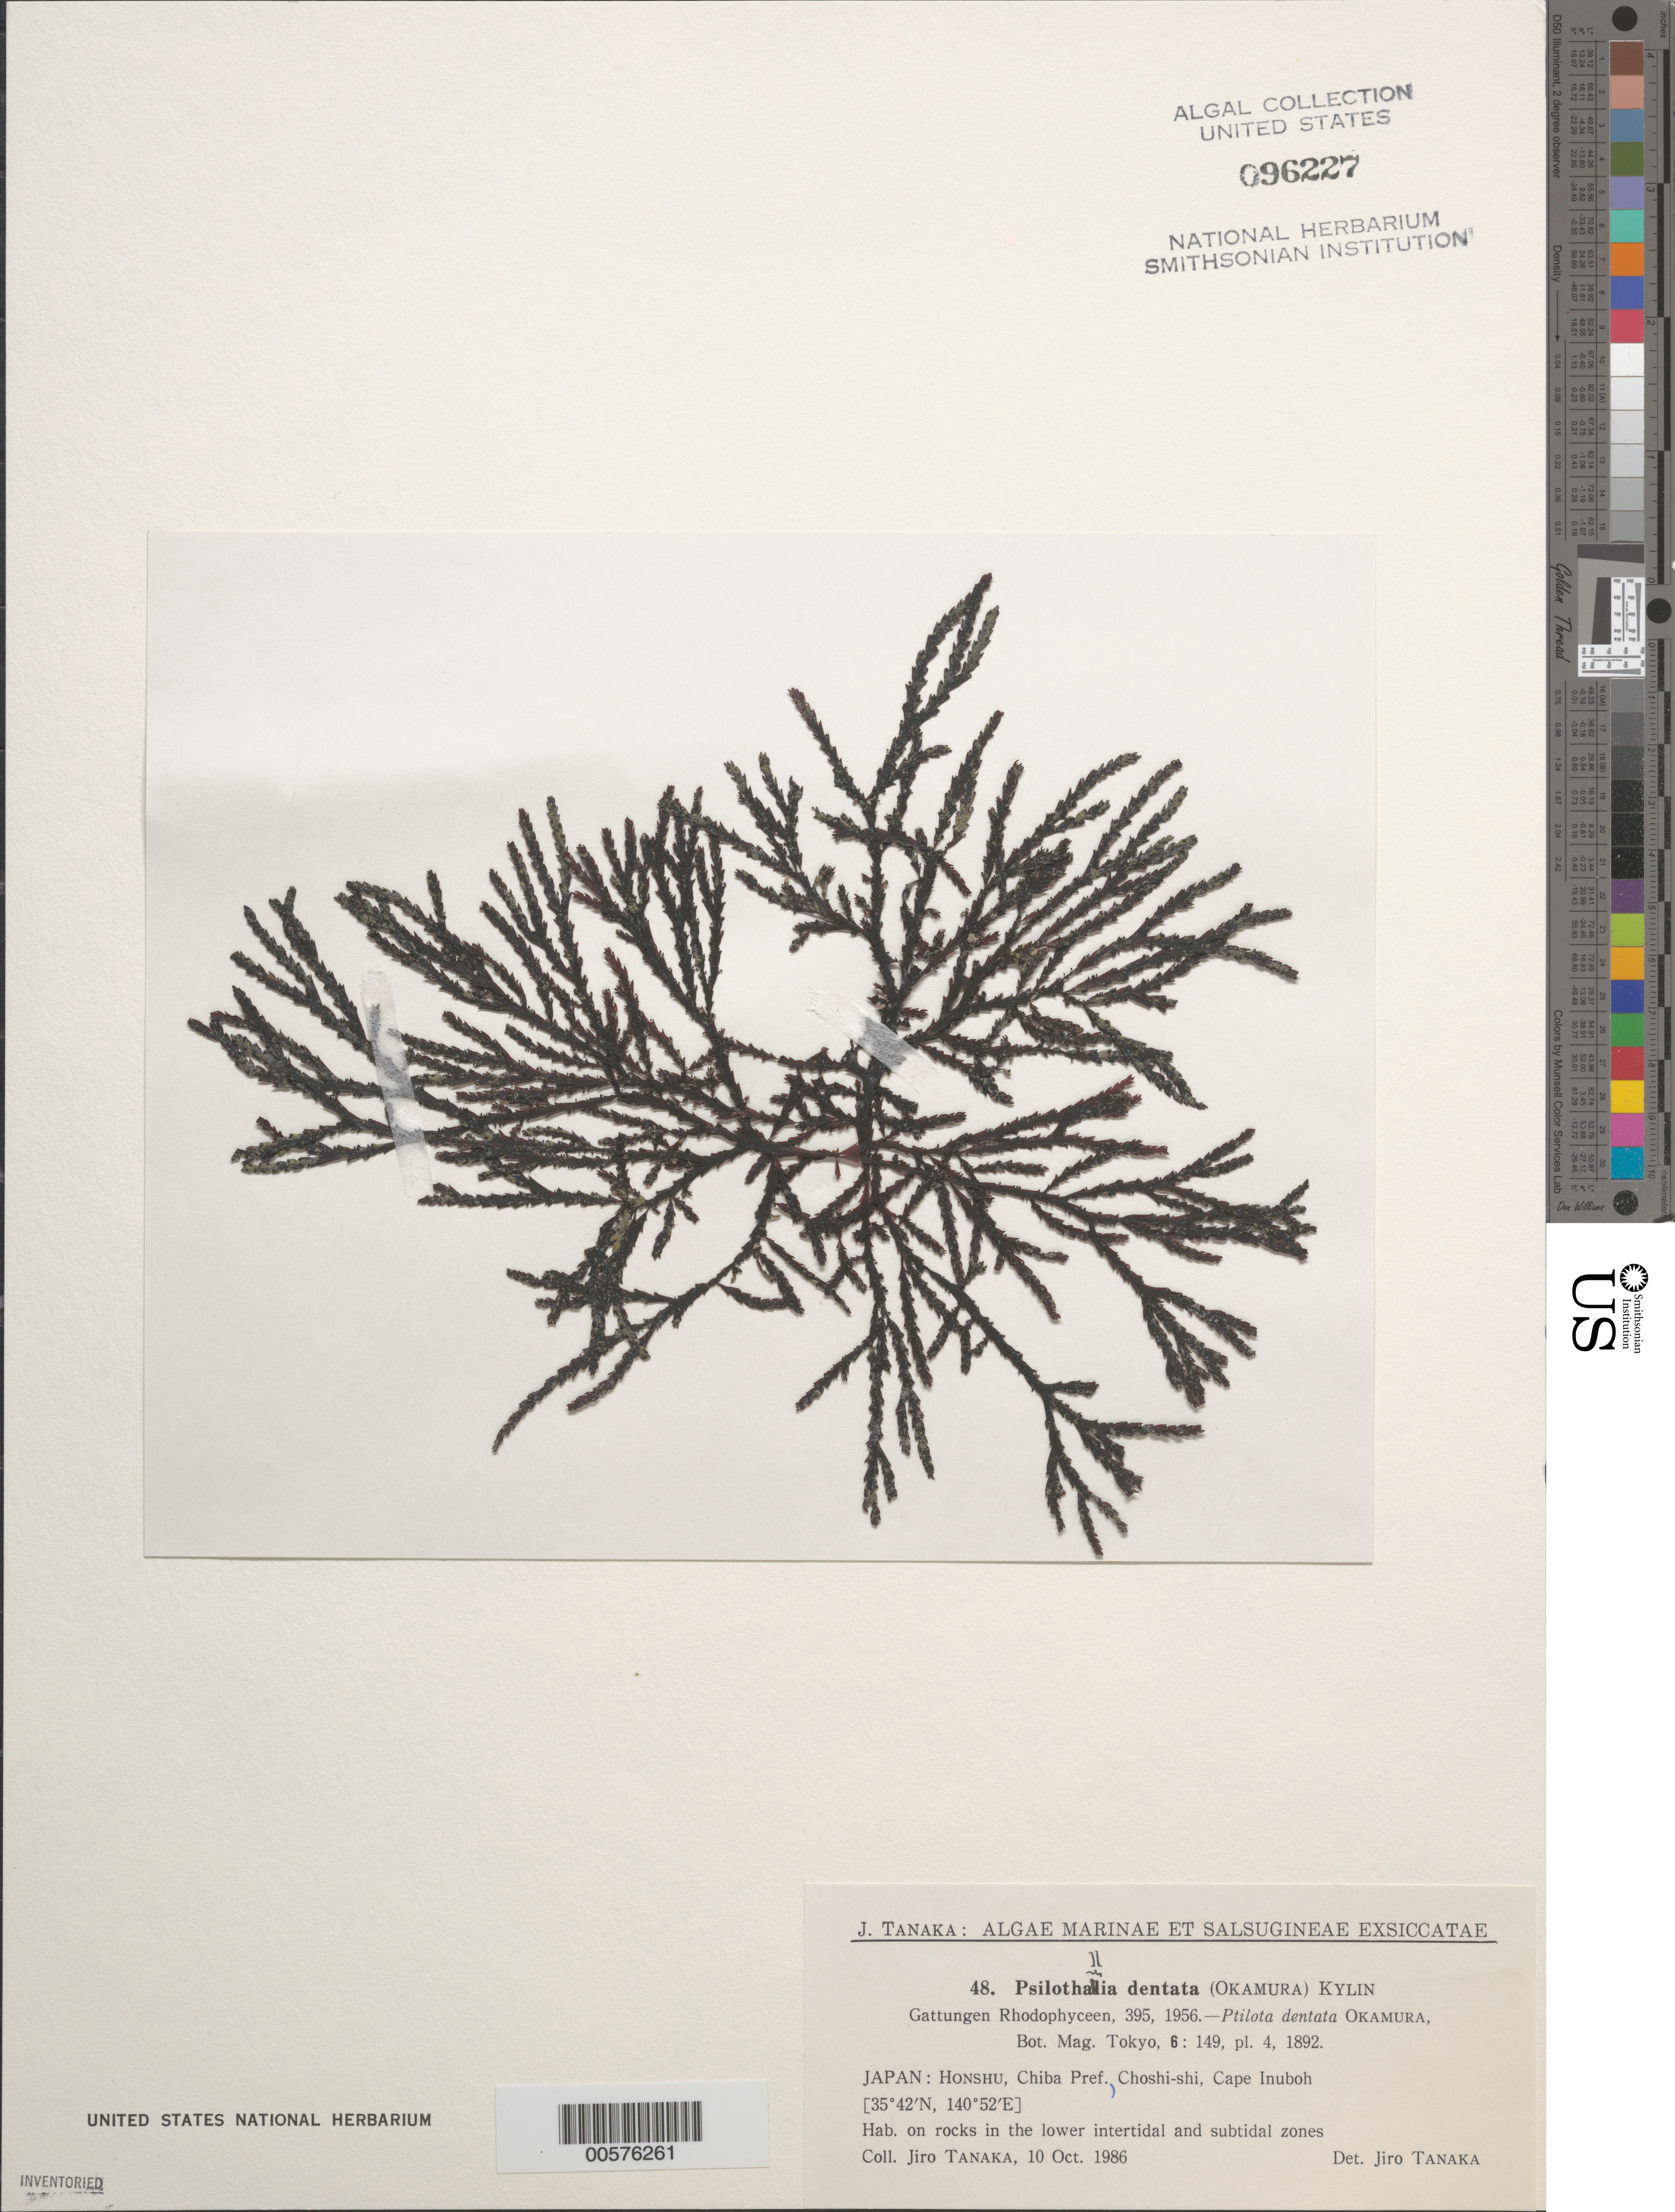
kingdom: Plantae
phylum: Rhodophyta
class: Florideophyceae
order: Ceramiales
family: Wrangeliaceae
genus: Ptilota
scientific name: Ptilota dentata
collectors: J. Tanaka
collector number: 48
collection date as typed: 10 Oct 1986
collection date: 1986-10-10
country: Japan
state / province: Tiba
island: Honshu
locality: Cape Inuboh, Choshi-shi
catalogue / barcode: US 96227